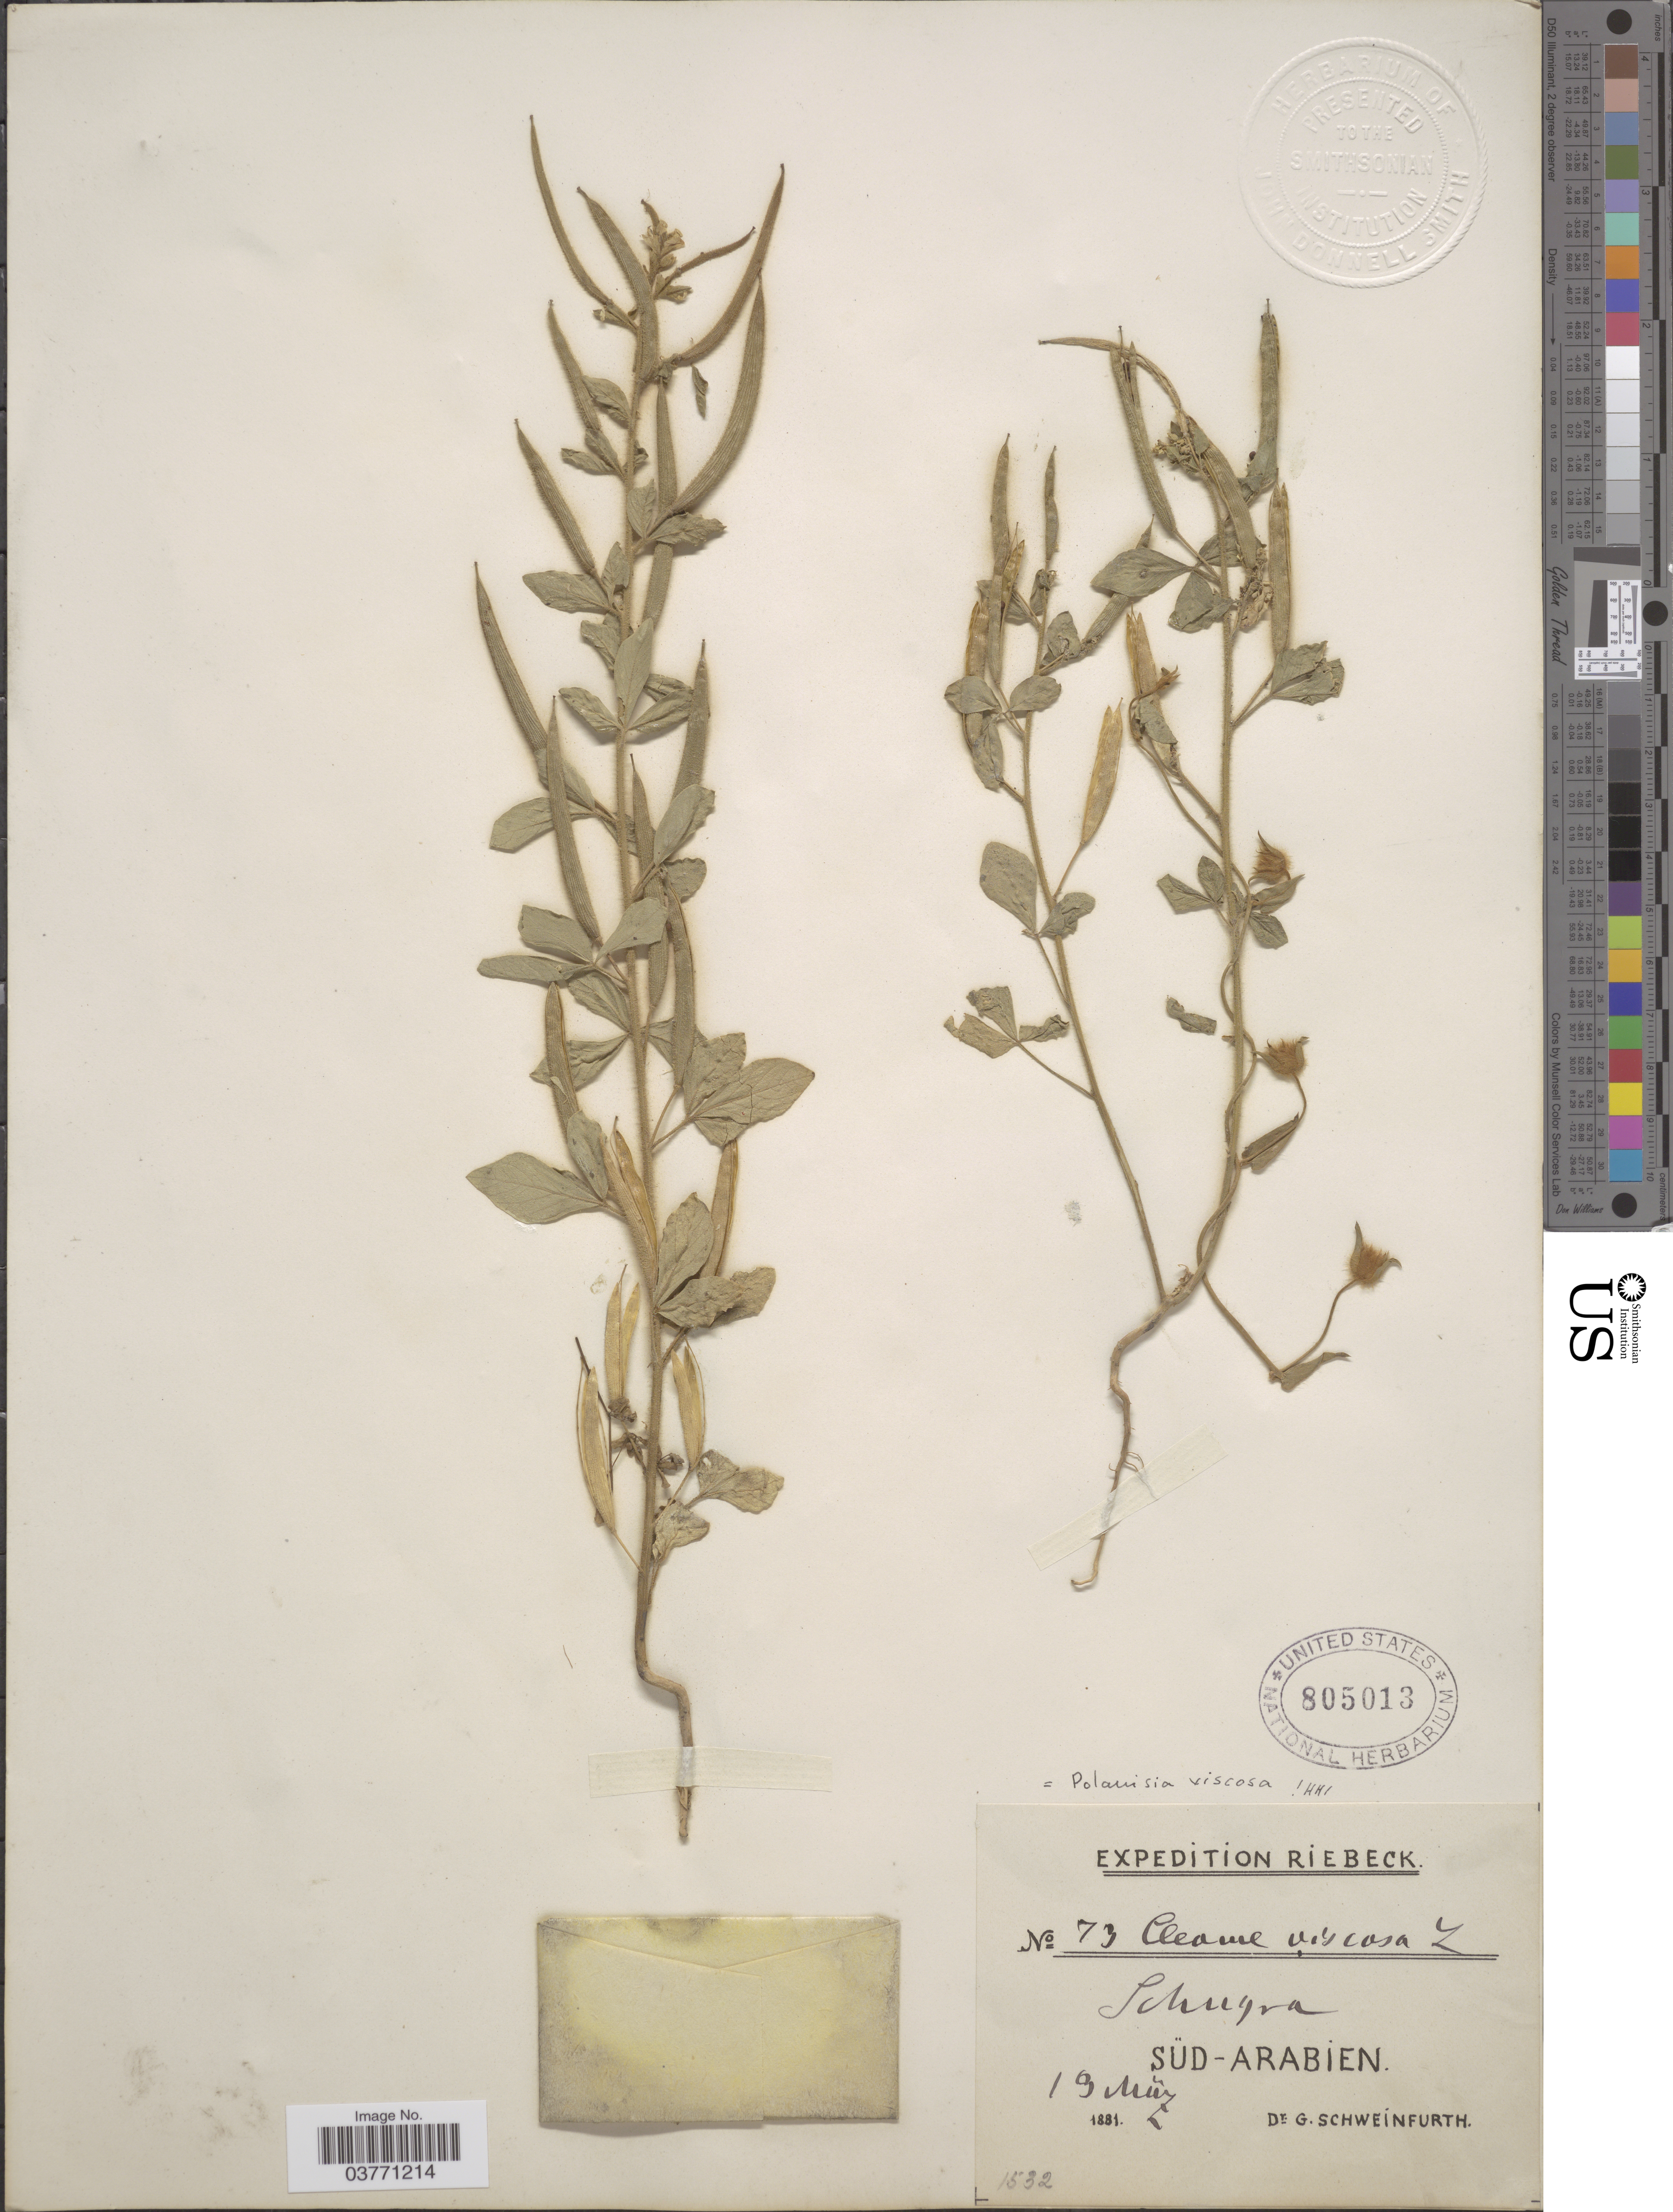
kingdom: Plantae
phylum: Tracheophyta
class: Magnoliopsida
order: Brassicales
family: Cleomaceae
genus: Arivela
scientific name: Arivela viscosa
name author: (L.) Raf.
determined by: Strong, M. T., (US), Smithsonian Institution - National Museum of Natural History (UNITED STATES)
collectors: G. A. Schweinfurth (herbarium)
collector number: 73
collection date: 1881-03-13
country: Yemen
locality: Schugra. Süd-Arabien.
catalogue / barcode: US 805013